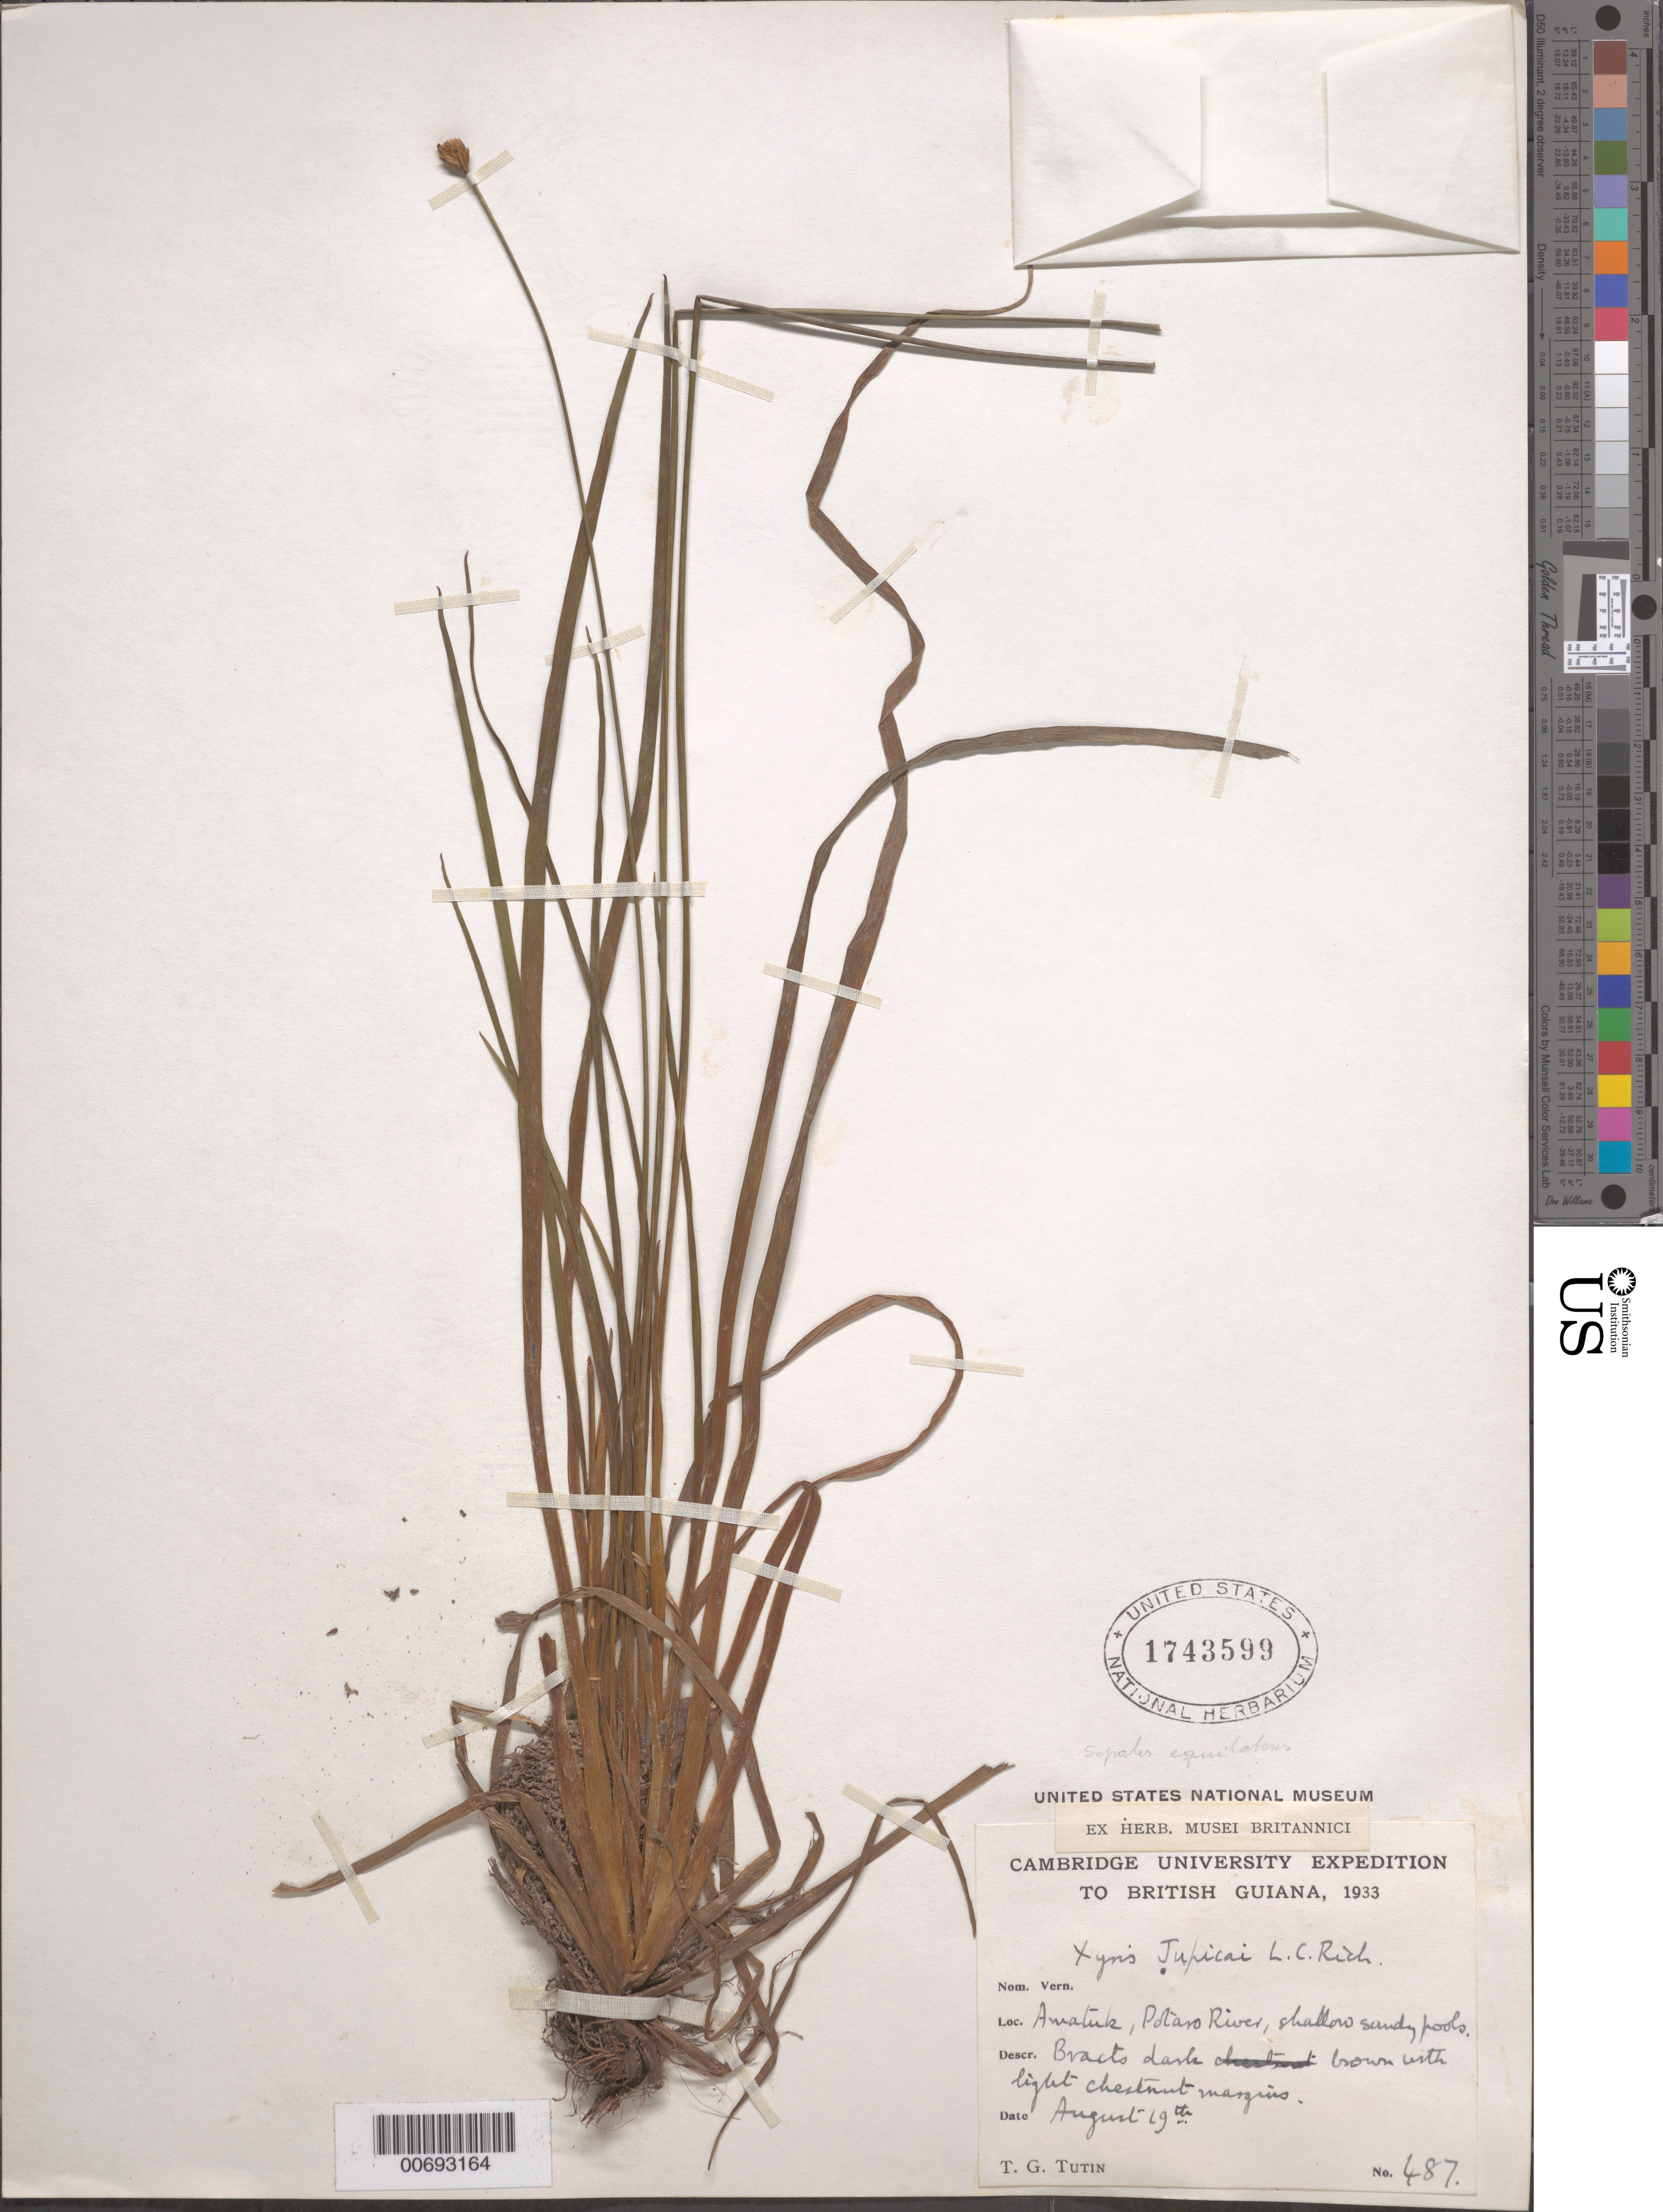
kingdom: Plantae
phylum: Tracheophyta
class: Liliopsida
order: Poales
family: Xyridaceae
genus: Xyris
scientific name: Xyris jupicai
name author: Rich.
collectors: T. G. Tutin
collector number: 487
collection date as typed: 19-Aug-33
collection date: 1933-08-19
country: Guyana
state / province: Potaro-Siparuni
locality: Amatuk, Potaro River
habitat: Shallow sandy pools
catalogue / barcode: US 1743599